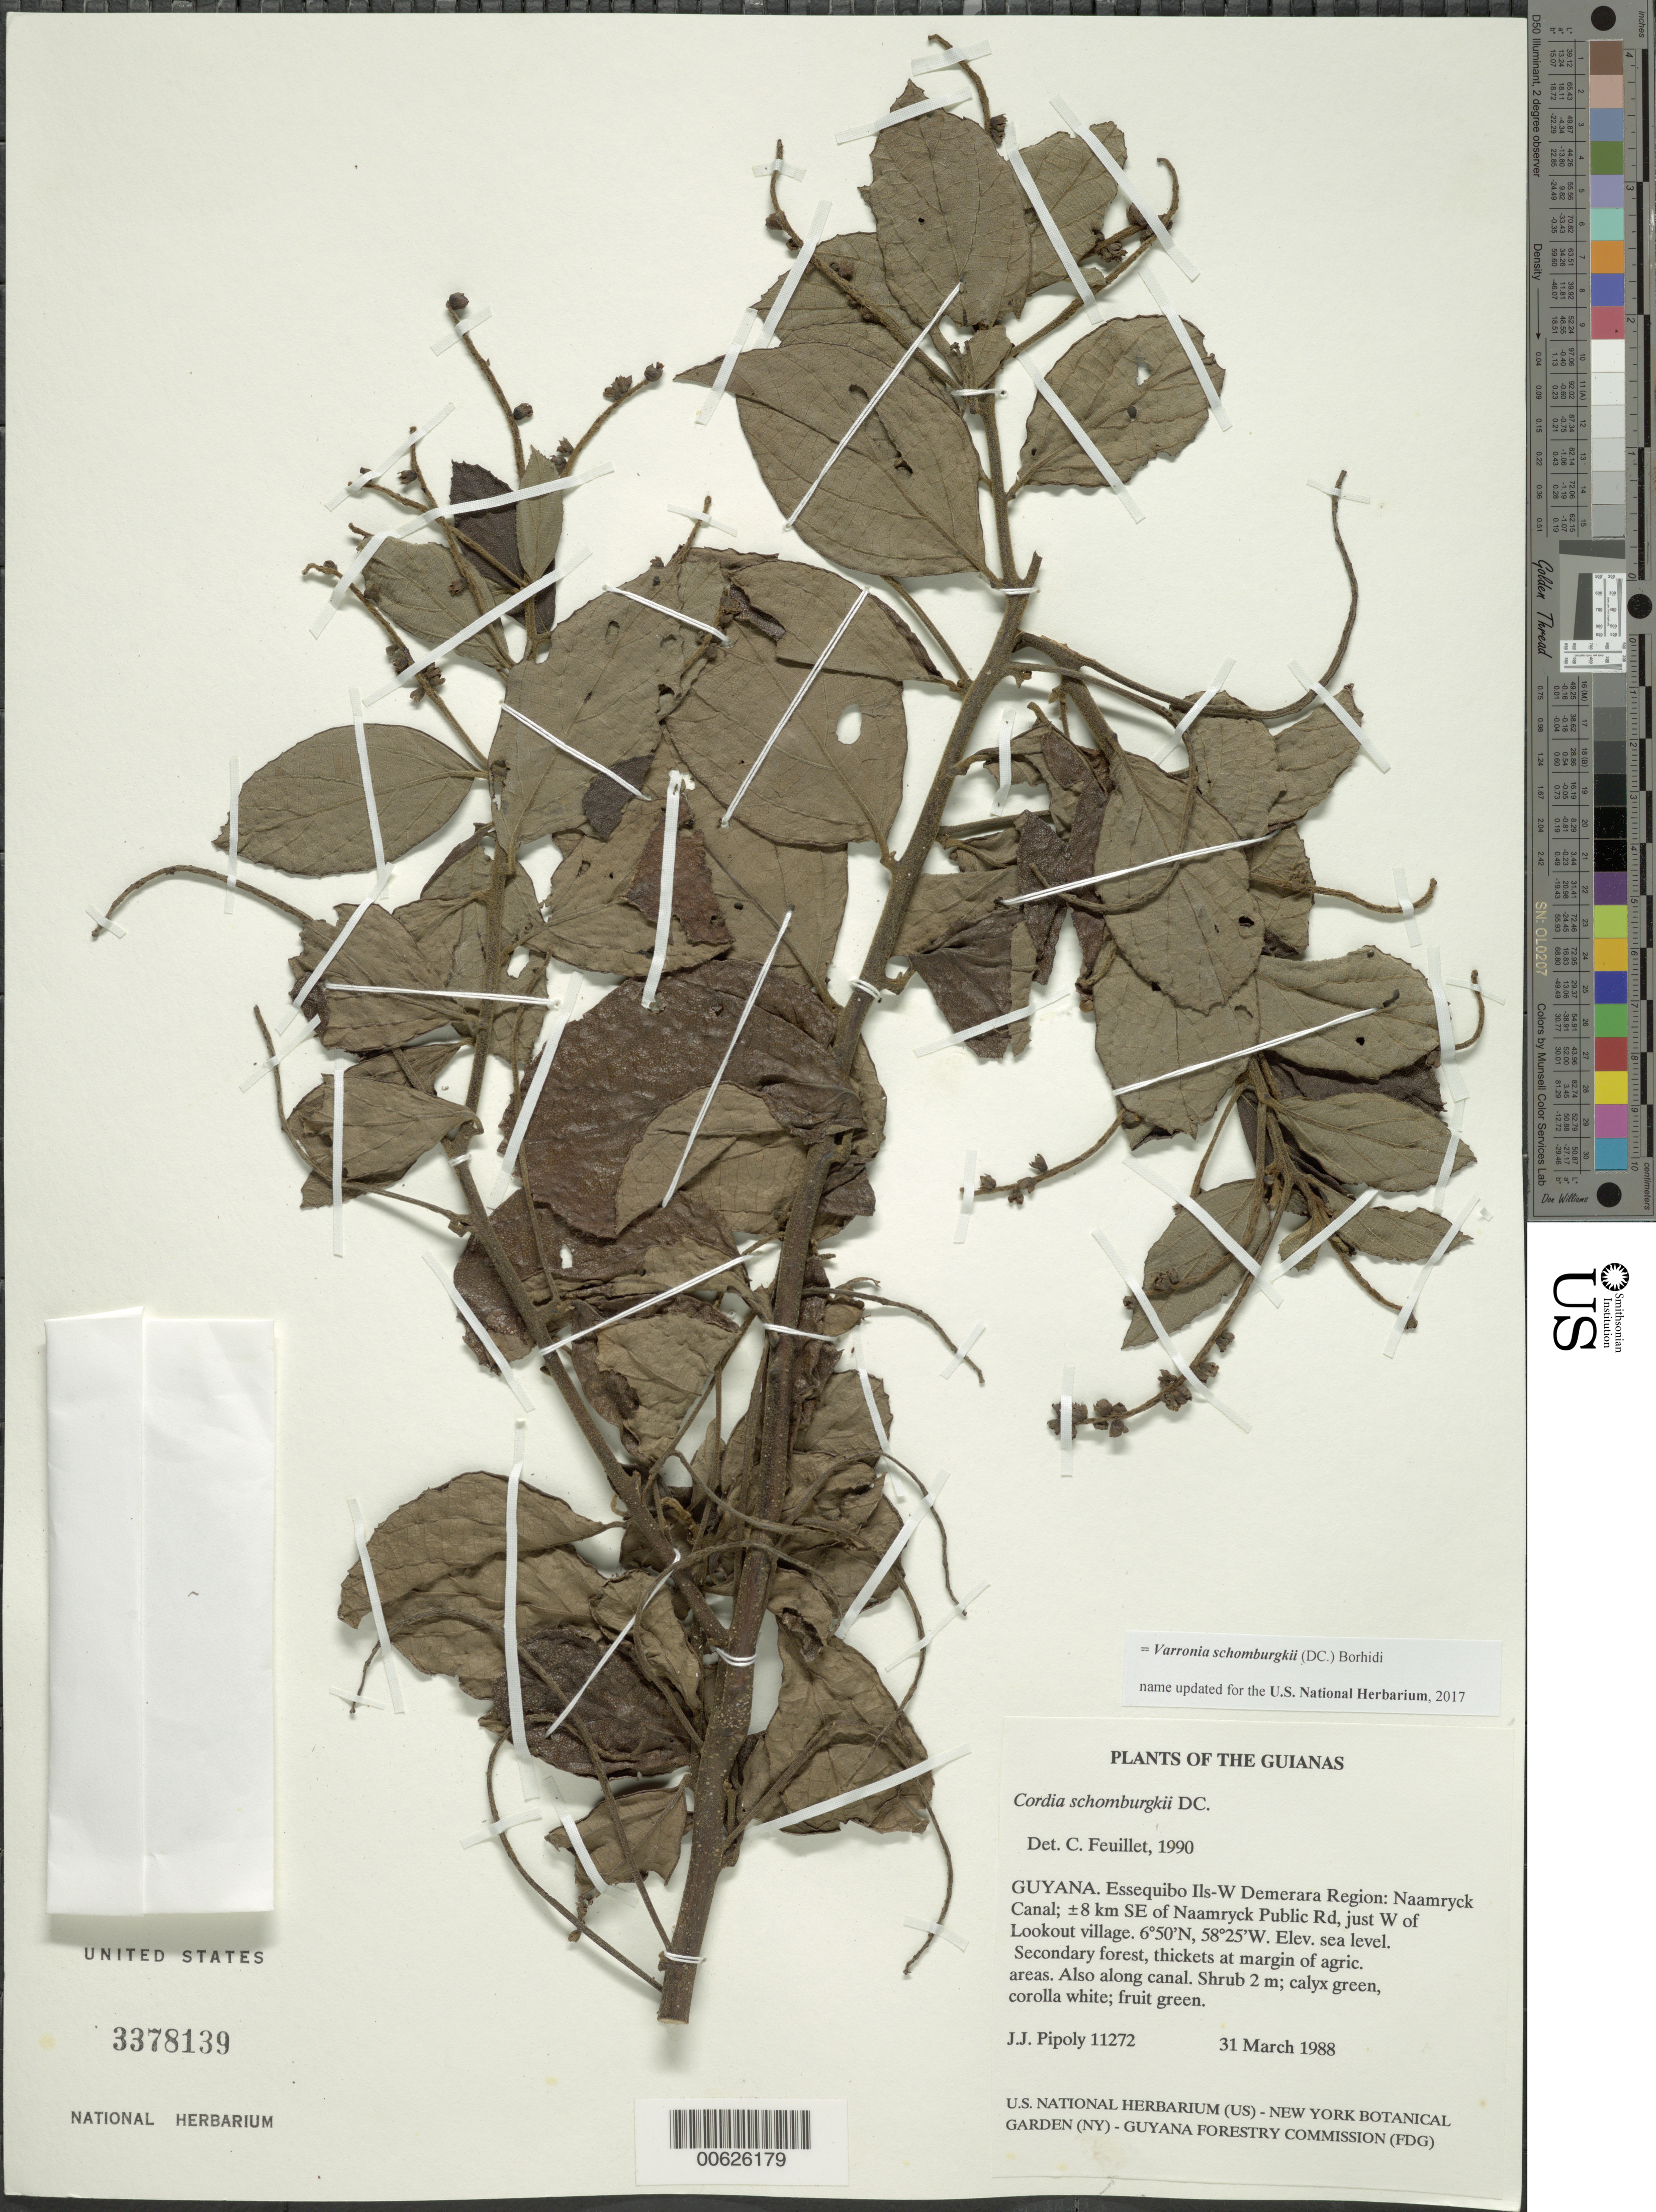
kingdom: Plantae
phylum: Tracheophyta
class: Magnoliopsida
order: Boraginales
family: Cordiaceae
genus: Cordia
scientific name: Cordia schomburgkii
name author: DC.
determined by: Feuillet, C.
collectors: J. J. Pipoly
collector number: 11272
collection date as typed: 31 March 1987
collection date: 1987-03-31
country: Guyana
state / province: Essequibo Isl-W. Demerara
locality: Naamryck Canal; ±8 km SE of Naamryck Public Rd, just W of Lookout village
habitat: Secondary forest, thickets at margin of agric. areas. Also along canal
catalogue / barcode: US 3378139